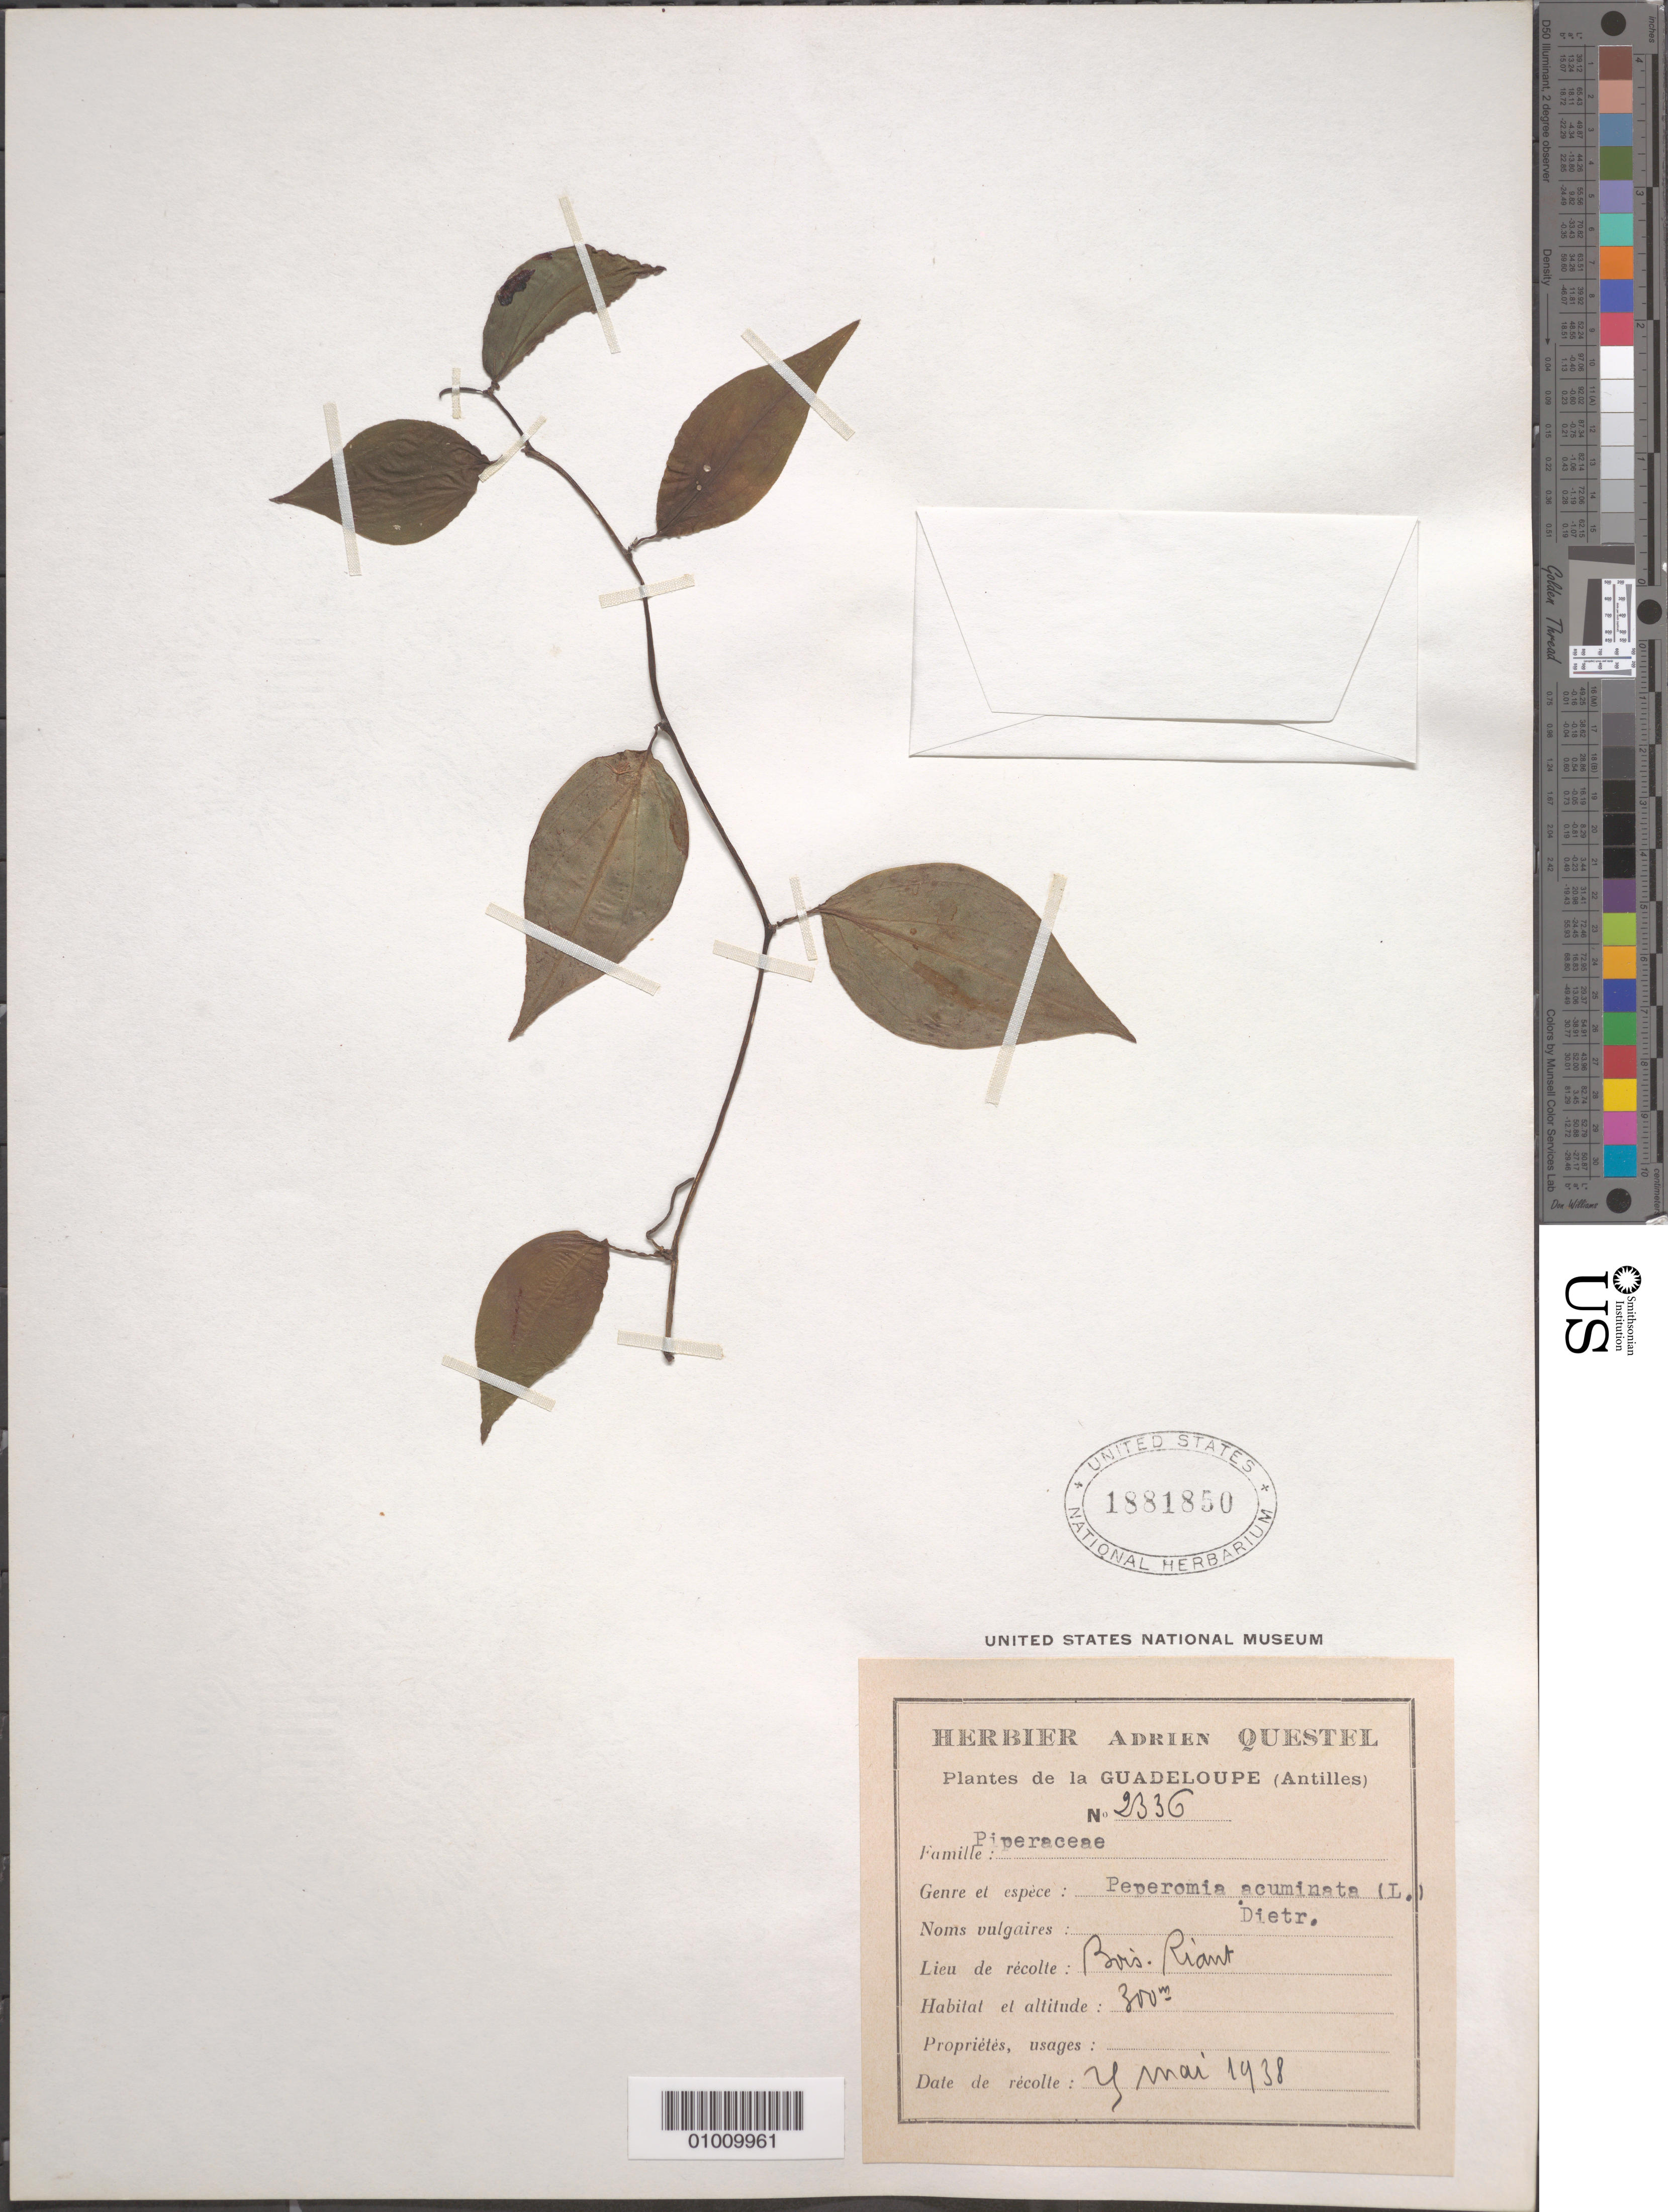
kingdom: Plantae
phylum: Tracheophyta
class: Magnoliopsida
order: Piperales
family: Piperaceae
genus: Peperomia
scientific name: Peperomia acuminata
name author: Ruiz & Pav.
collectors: A. Questel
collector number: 2336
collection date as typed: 04 May 1938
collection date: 1938-05-04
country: Guadeloupe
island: Basse Terre [Guadeloupe]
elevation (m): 300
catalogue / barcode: US 1881850